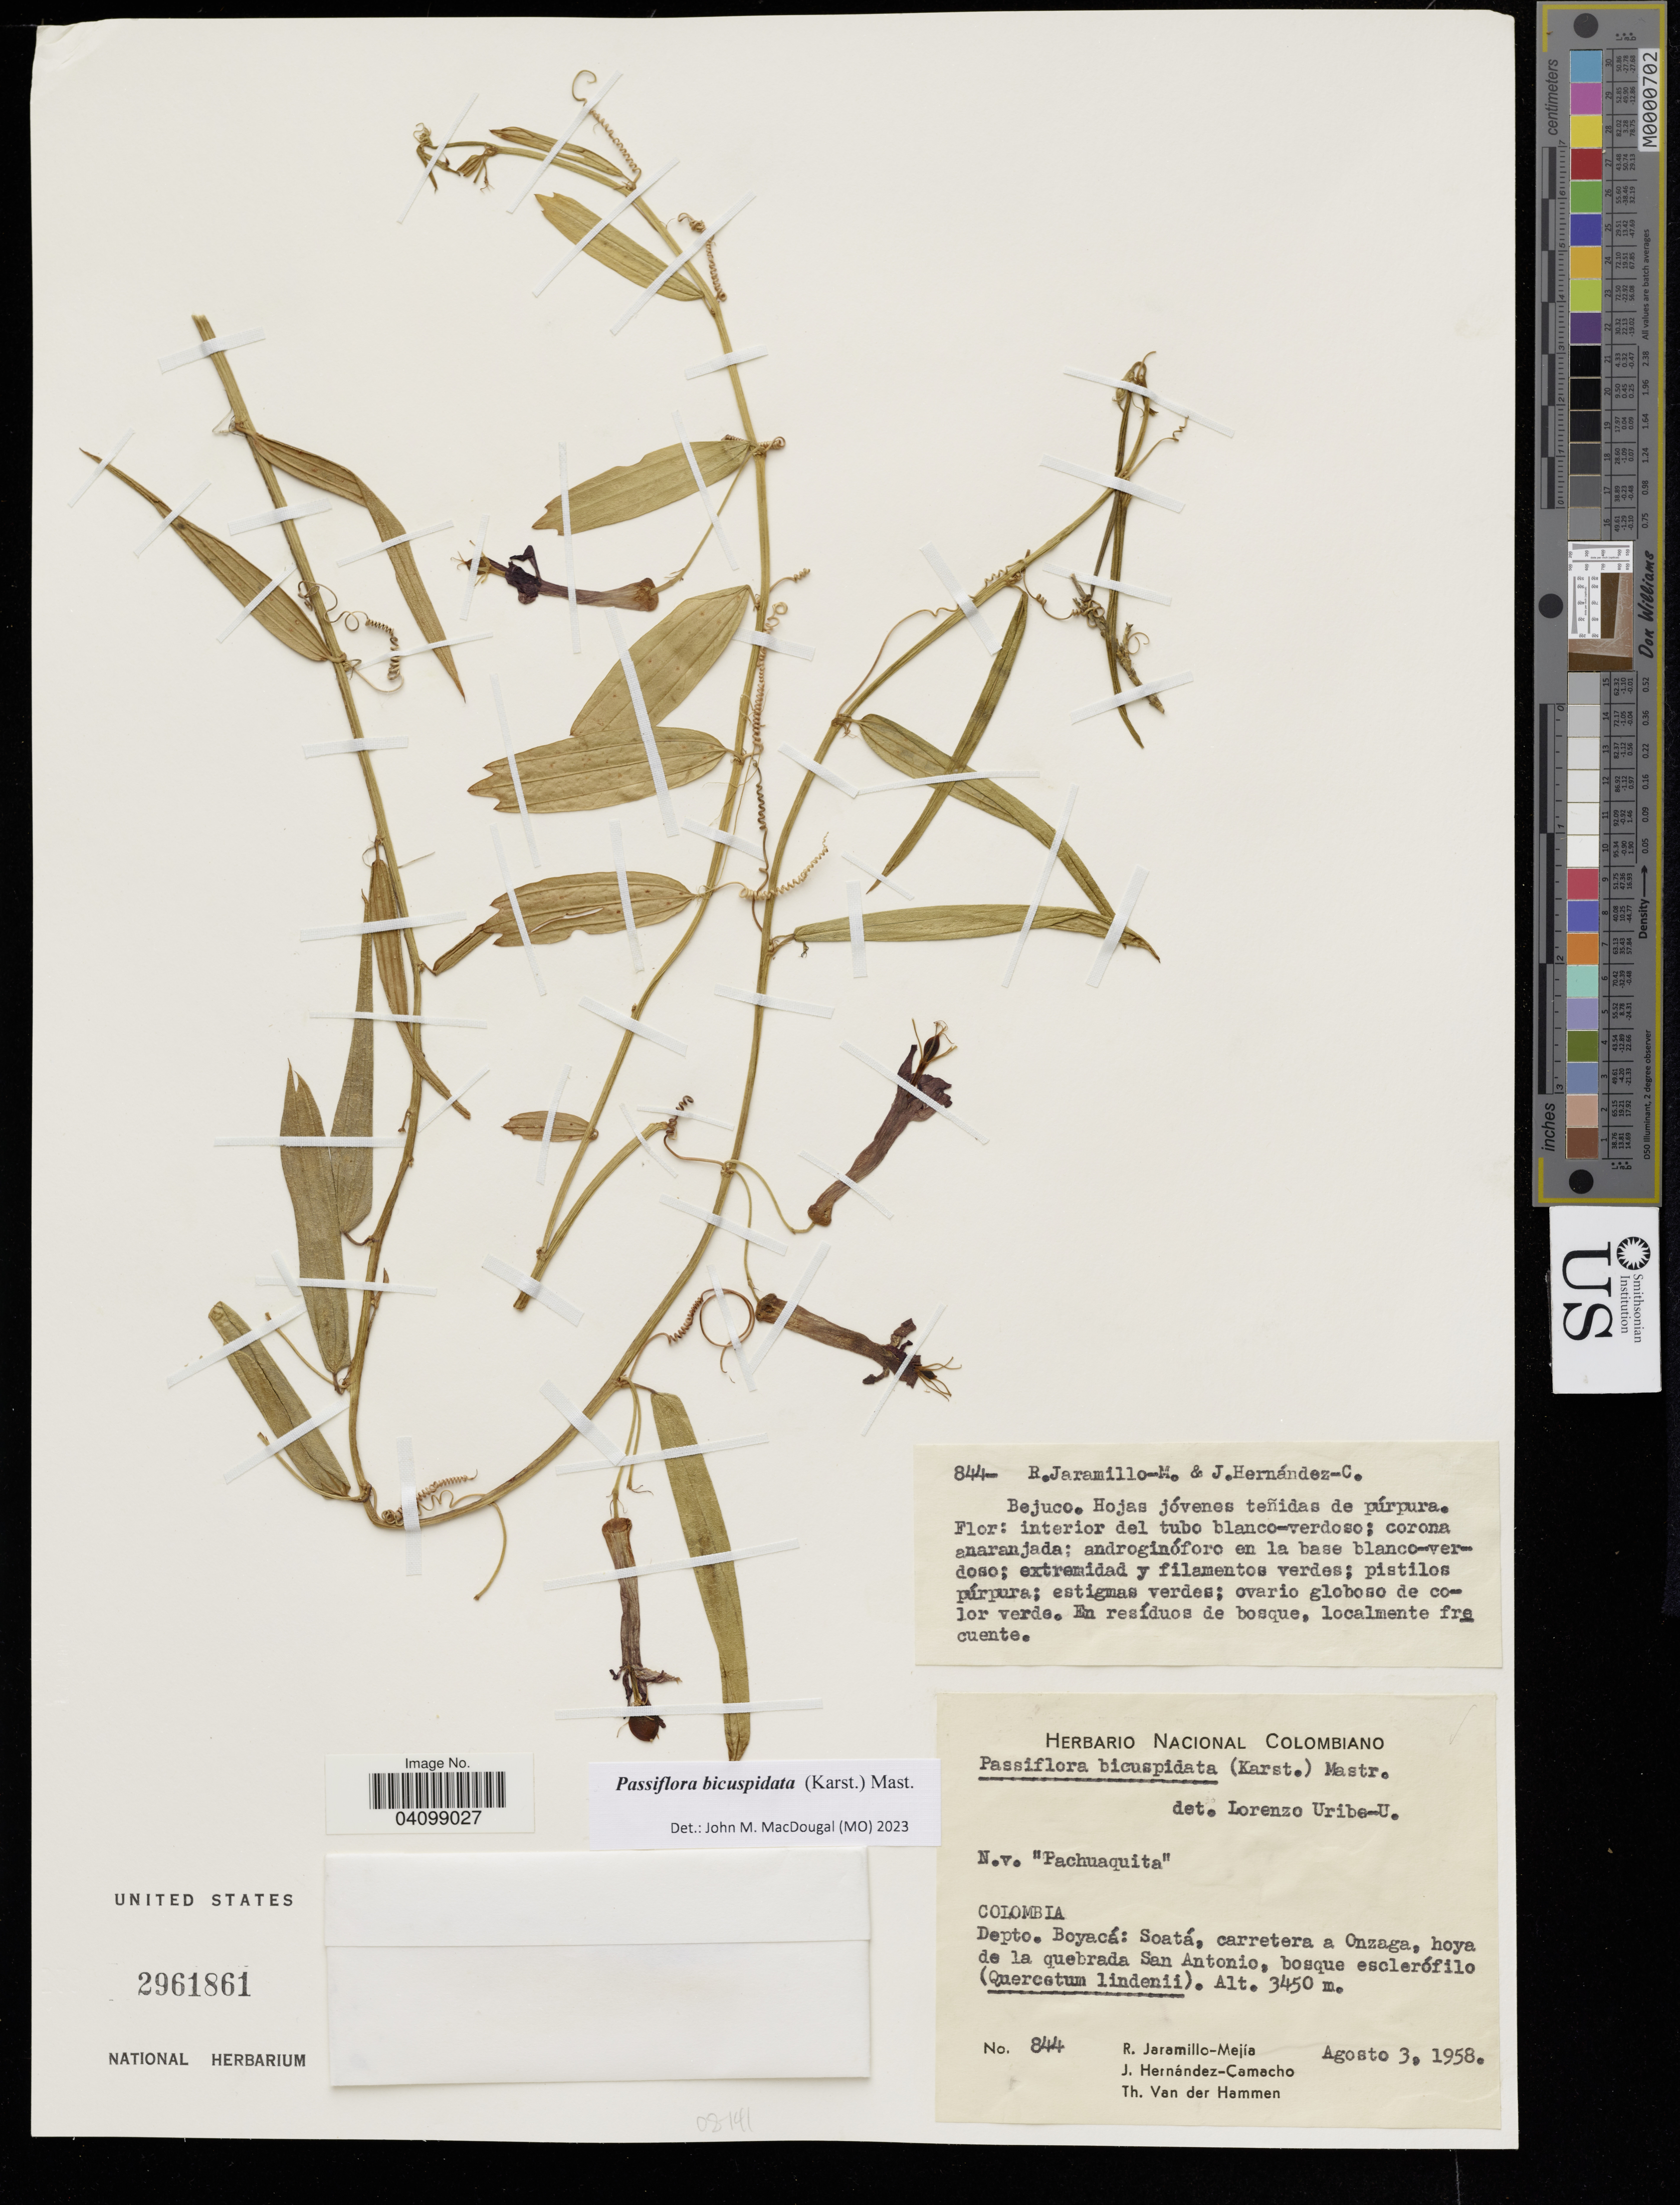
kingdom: Plantae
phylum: Tracheophyta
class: Magnoliopsida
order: Malpighiales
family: Passifloraceae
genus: Passiflora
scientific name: Passiflora bicuspidata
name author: (H. Karst.) Mast.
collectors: R. Jaramillo M., J. Hernández-Camacho & T. Van der Hammen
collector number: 844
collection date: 1958-08-03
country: Colombia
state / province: Boyacá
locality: Soatá, carretera a Onzaga, hoya de la quebrada San Antonio, bosque esclerófilo.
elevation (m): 3450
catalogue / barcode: US 2961861